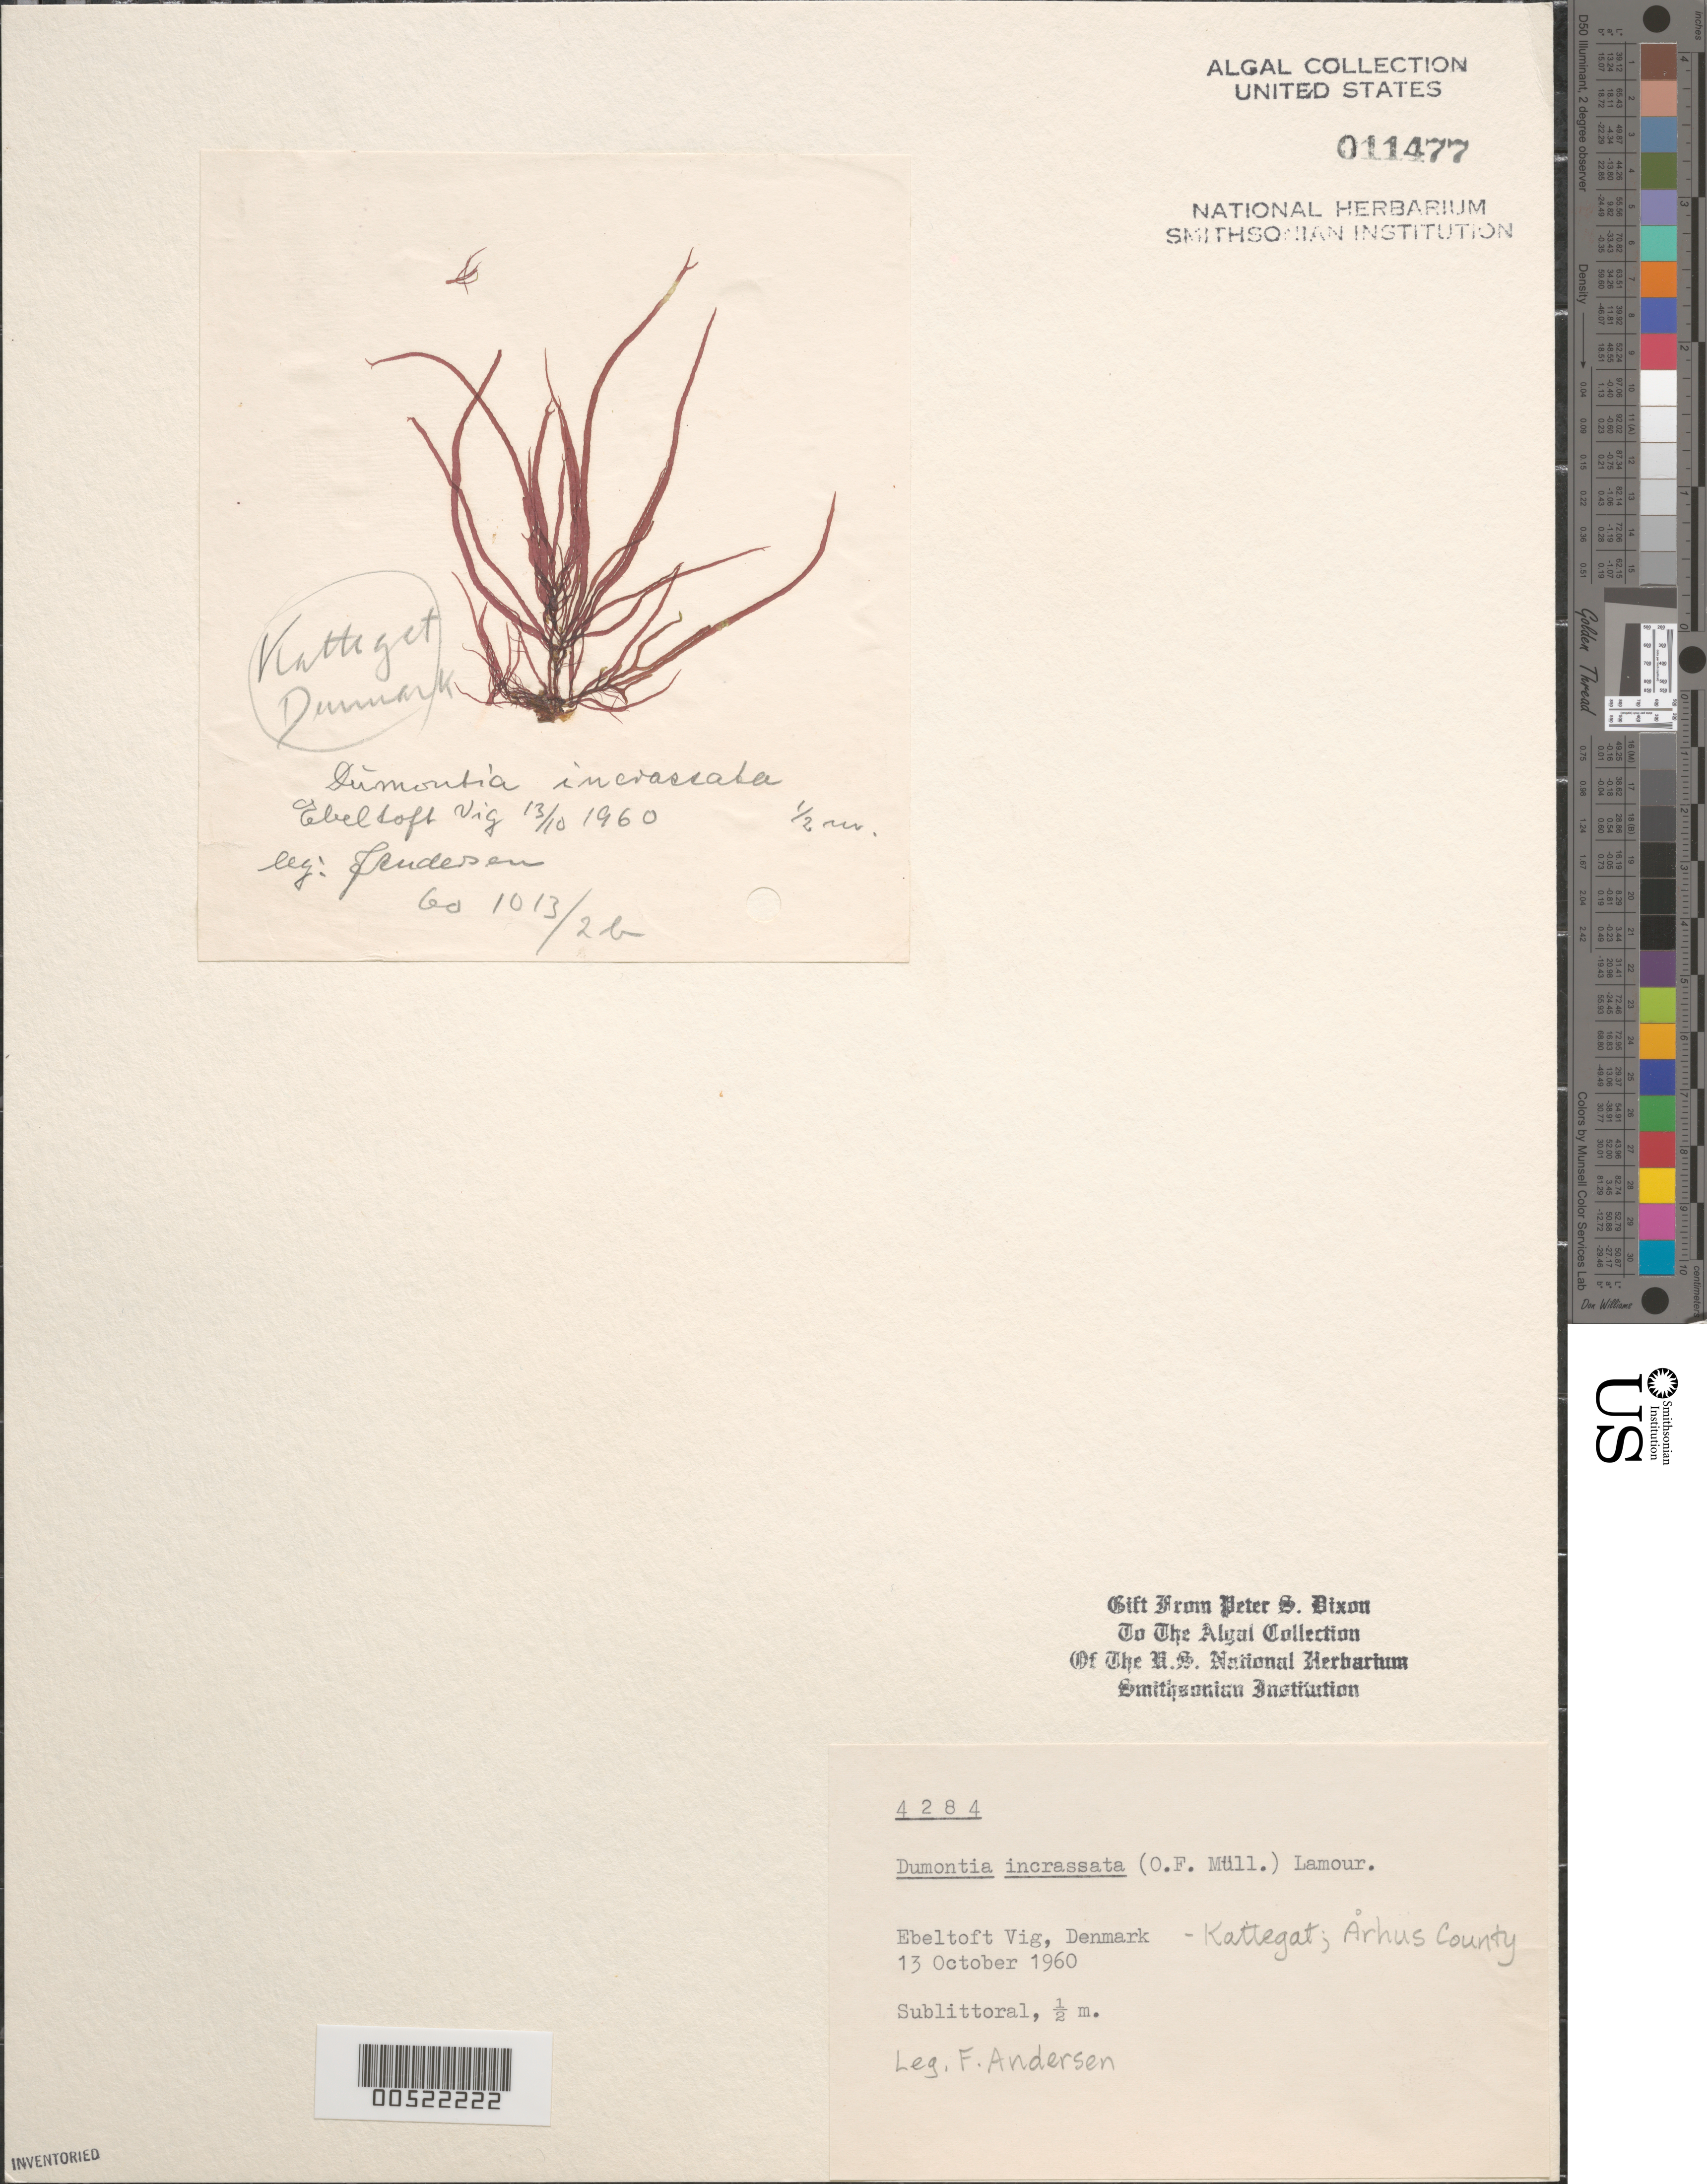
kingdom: Plantae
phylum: Rhodophyta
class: Florideophyceae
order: Gigartinales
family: Dumontiaceae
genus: Dumontia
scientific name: Dumontia contorta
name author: (S.G. Gmel.) Rupr.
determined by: Algae name updating Project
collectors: F. Andersen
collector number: PSD 4284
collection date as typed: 13 Oct 1960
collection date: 1960-10-13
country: Denmark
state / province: Midtjylland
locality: Ebeltoft Harbor, Kattegat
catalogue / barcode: US 11477